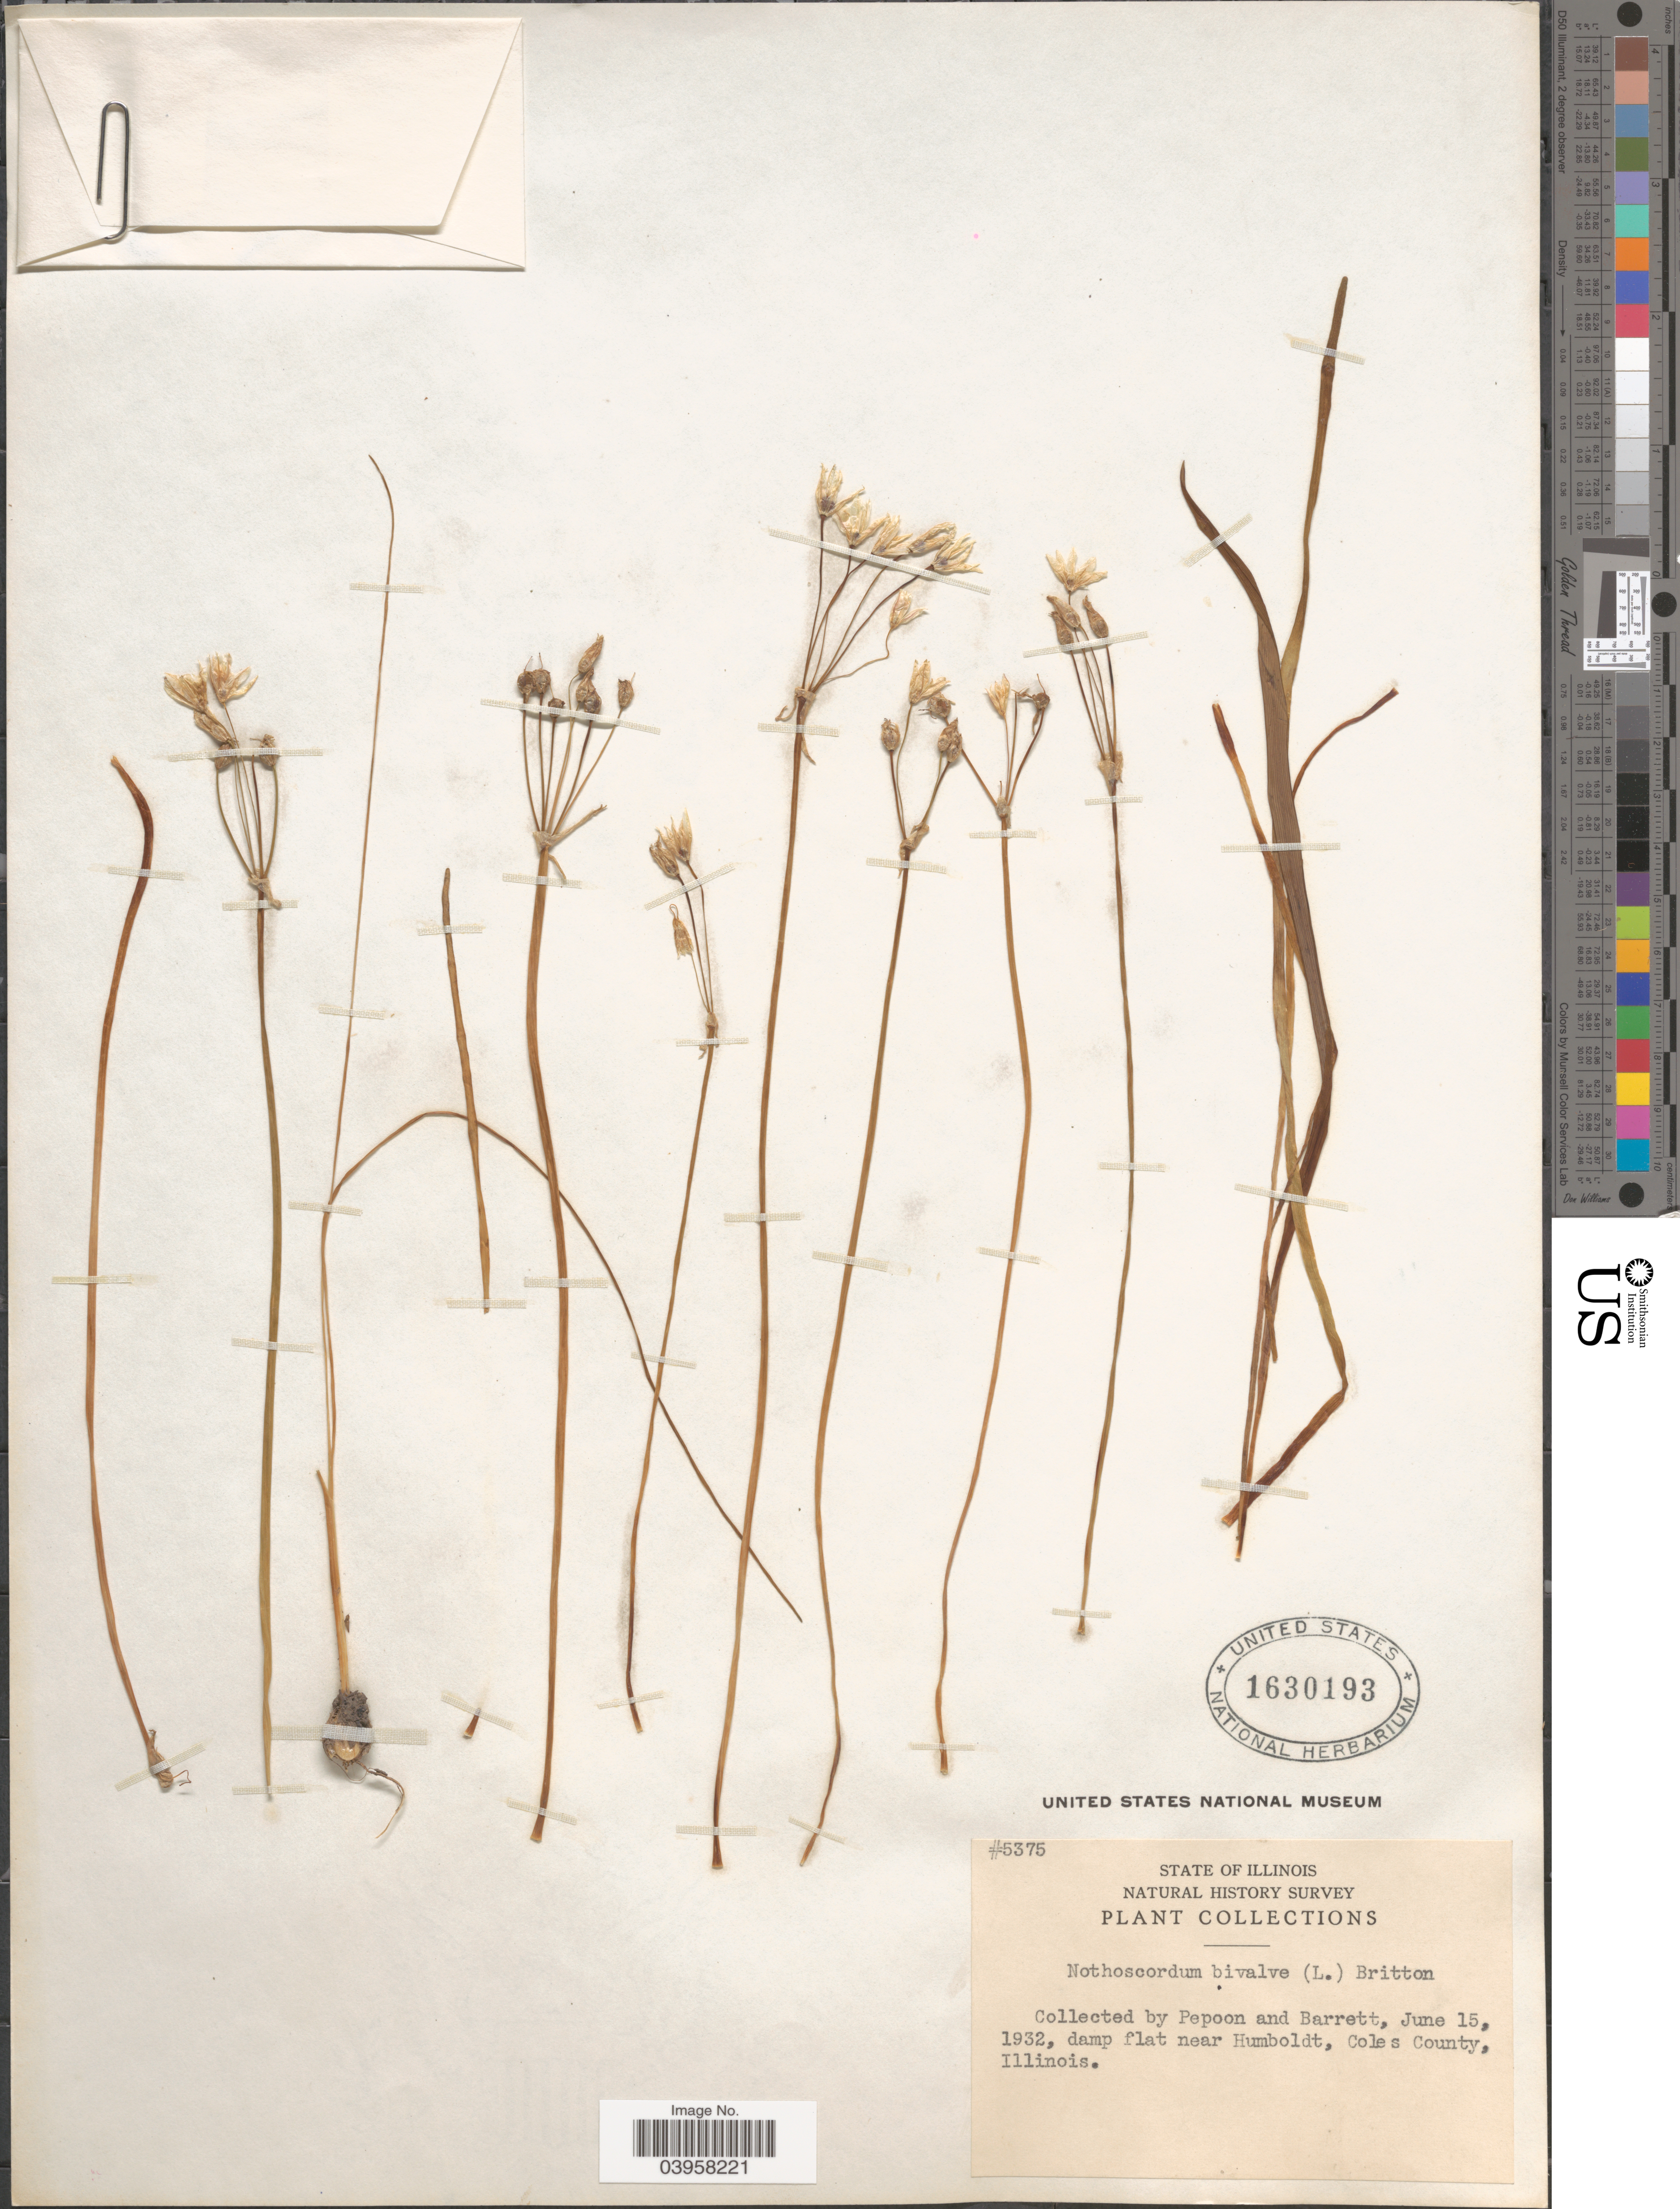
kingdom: Plantae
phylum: Tracheophyta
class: Liliopsida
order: Asparagales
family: Amaryllidaceae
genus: Nothoscordum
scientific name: Nothoscordum bivalve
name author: (L.) Britton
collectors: Pepoon & -. Barrett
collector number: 5375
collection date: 1932-06-15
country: United States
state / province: Illinois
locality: Damp flat near Humboldt, Coles County.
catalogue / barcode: US 1630193